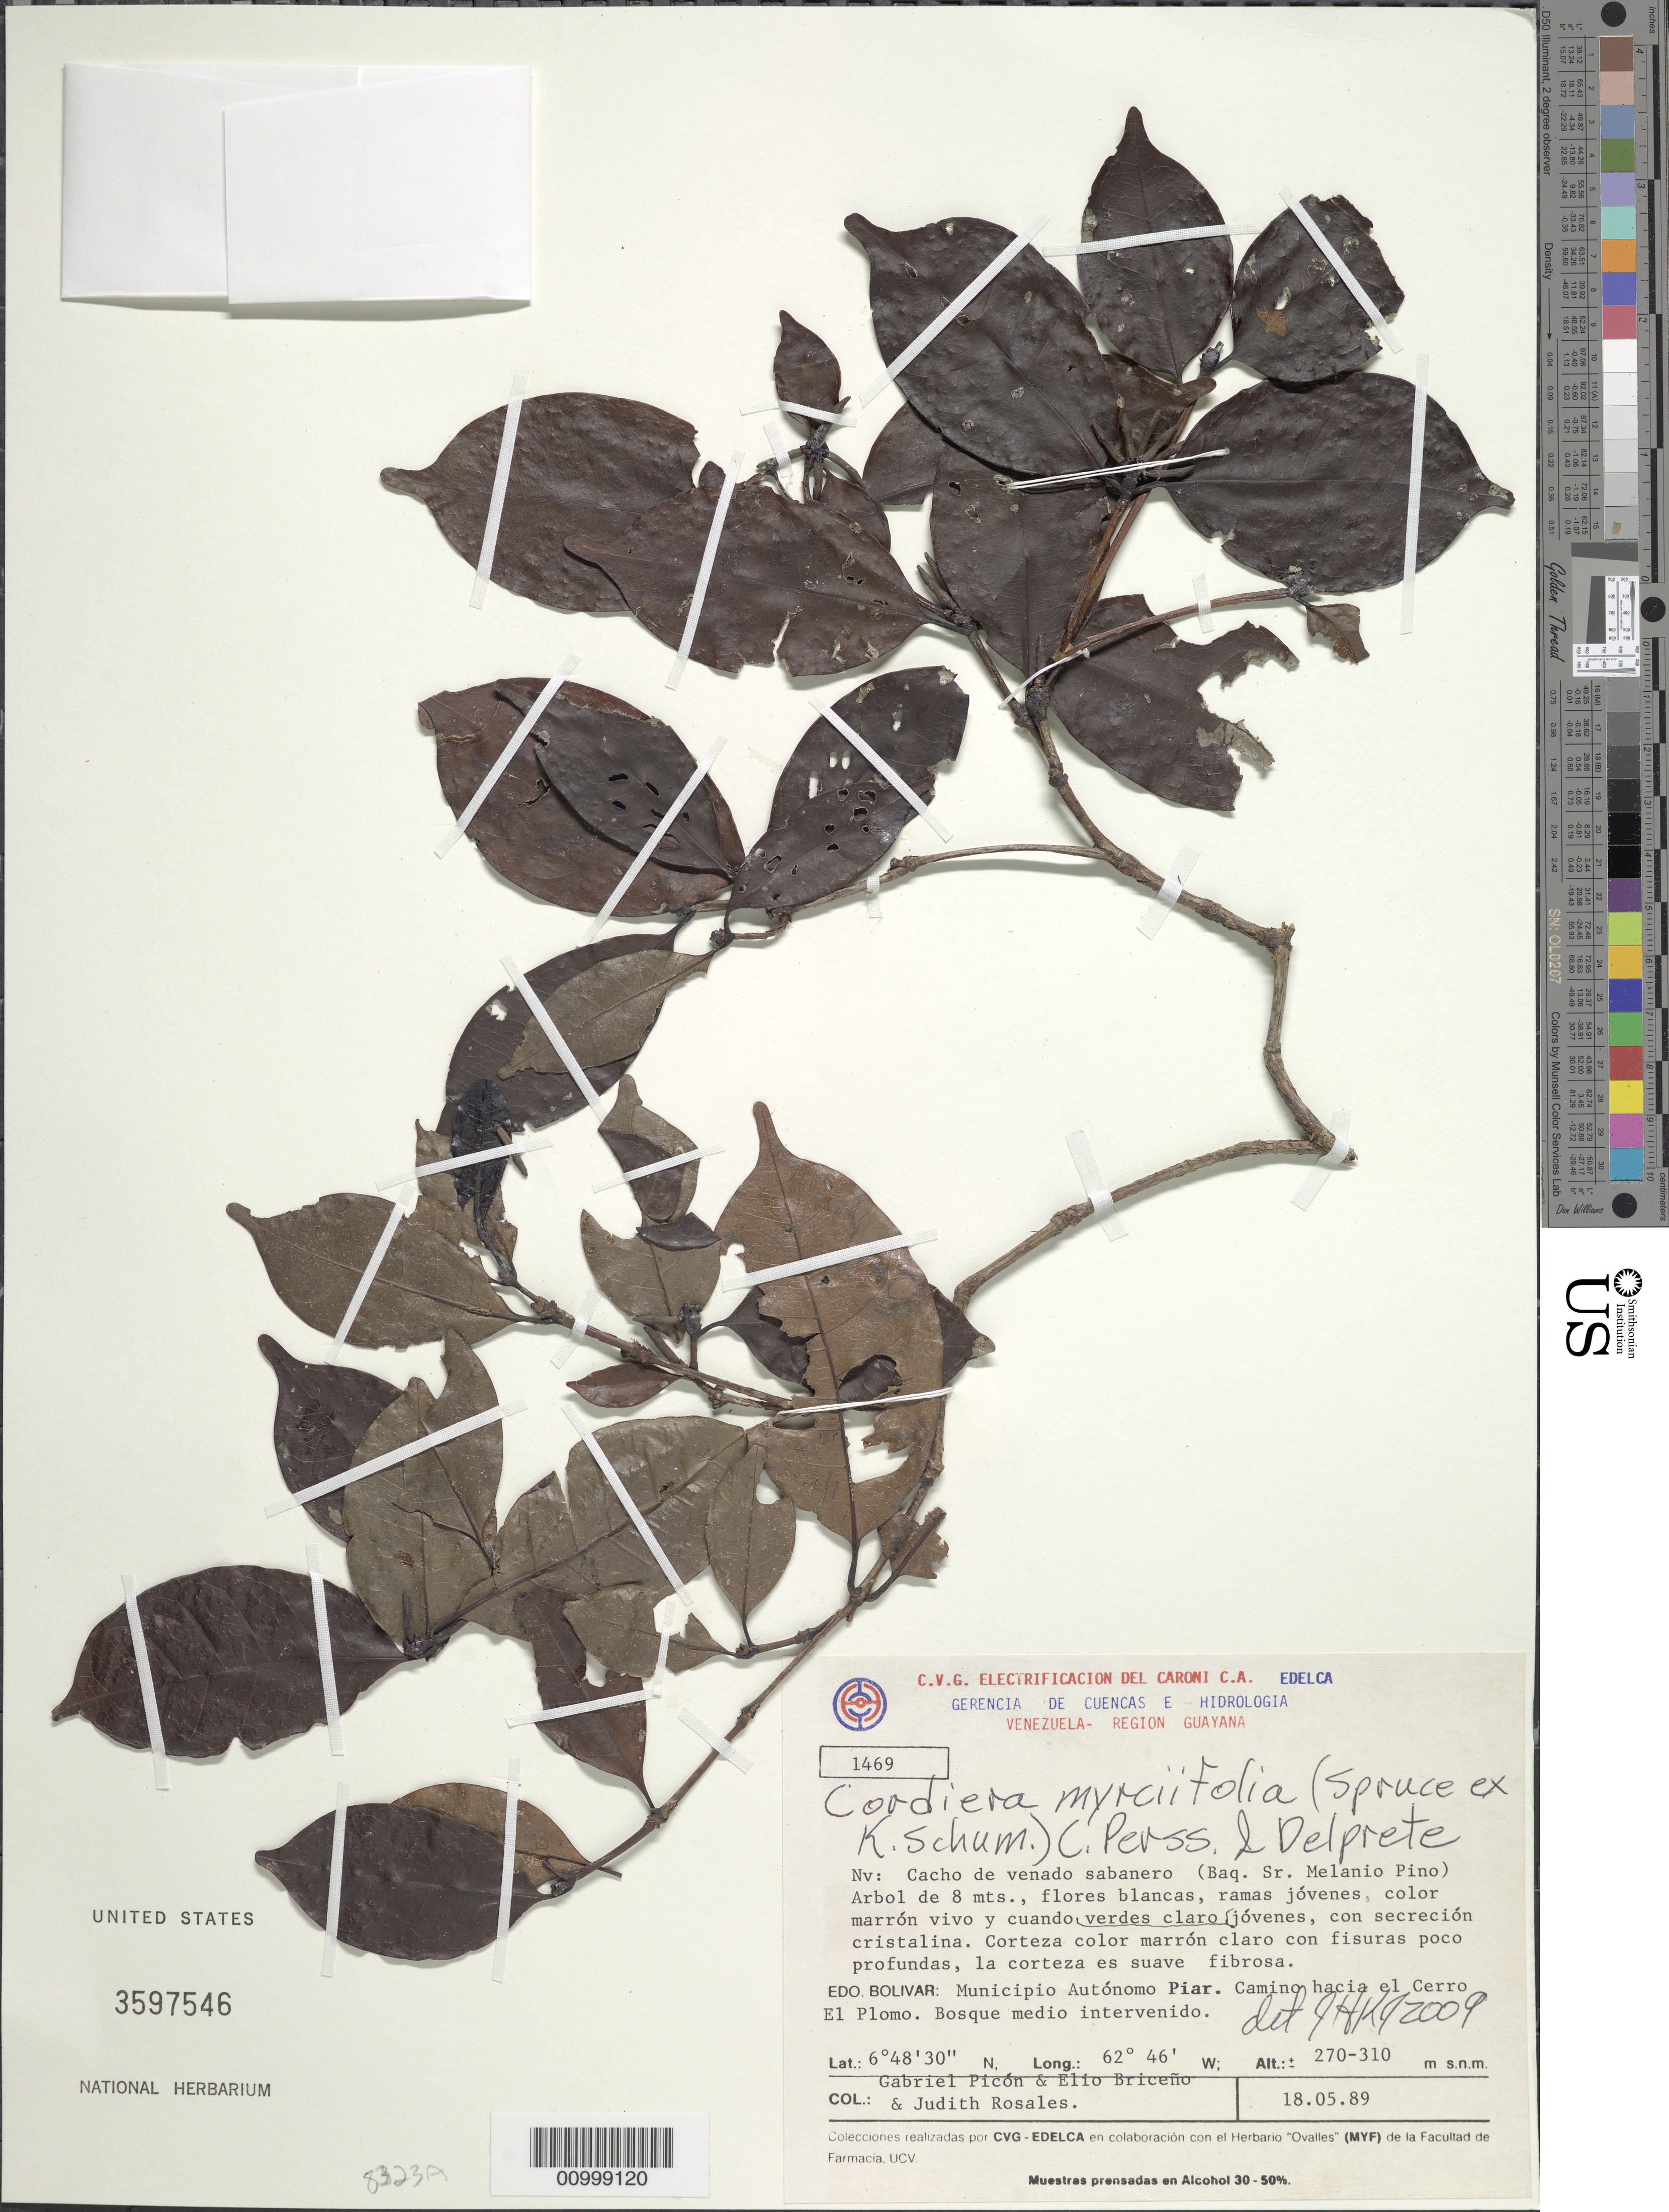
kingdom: Plantae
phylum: Tracheophyta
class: Magnoliopsida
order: Gentianales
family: Rubiaceae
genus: Cordiera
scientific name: Cordiera myrciifolia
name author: (K. Schum.) C.H. Perss. & Delprete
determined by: Kirkbride, J. H.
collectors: G. Picón Navas, E. Briceno & J. Rosales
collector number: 1469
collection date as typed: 18-May-89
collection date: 1989-05-18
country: Venezuela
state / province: Bolívar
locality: Municipio Autonomo Piar. Camino hacia el Cerro El Plomo. Bosque media intervenido.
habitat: Bosque medio intervenido.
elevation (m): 270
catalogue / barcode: US 3597546